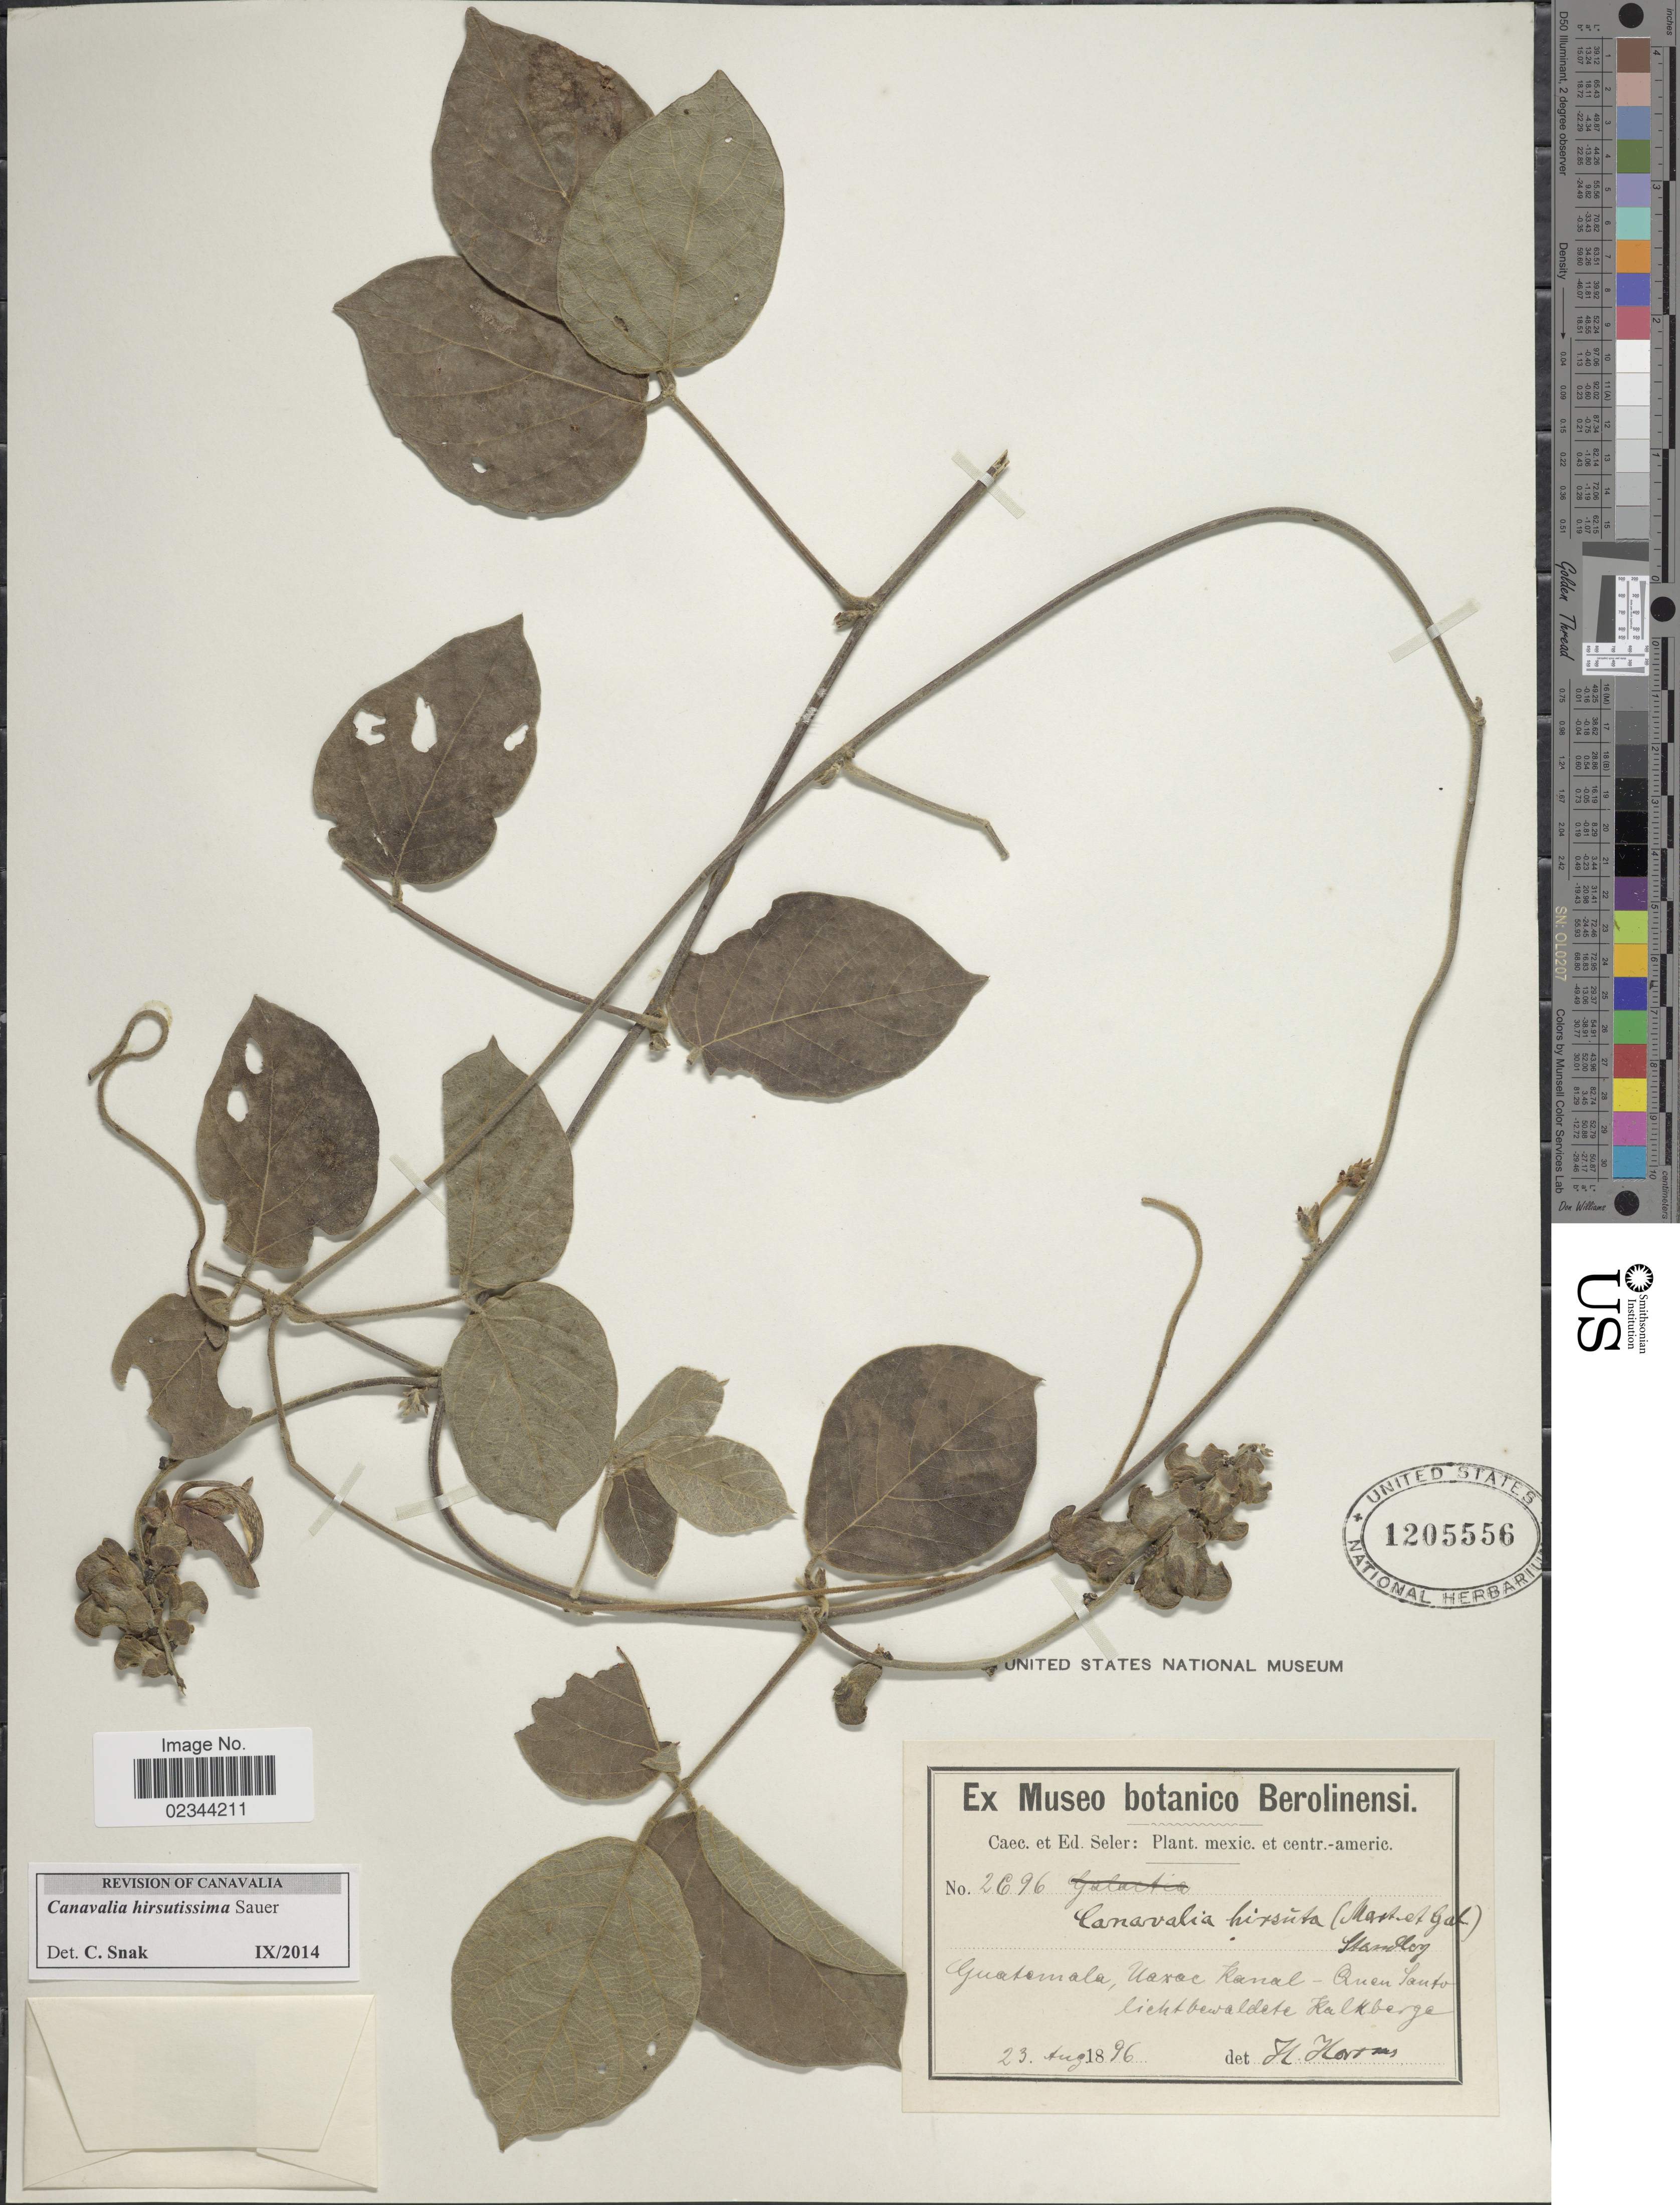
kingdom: Plantae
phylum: Tracheophyta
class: Magnoliopsida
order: Fabales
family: Fabaceae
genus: Canavalia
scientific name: Canavalia hirsutissima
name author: Sauer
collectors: C. Seler & E. G. Seler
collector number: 2696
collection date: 1896-08-23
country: Guatemala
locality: Uaxac Kanal- Quen Santo lichbewaldete Kalkberge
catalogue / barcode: US 1205556